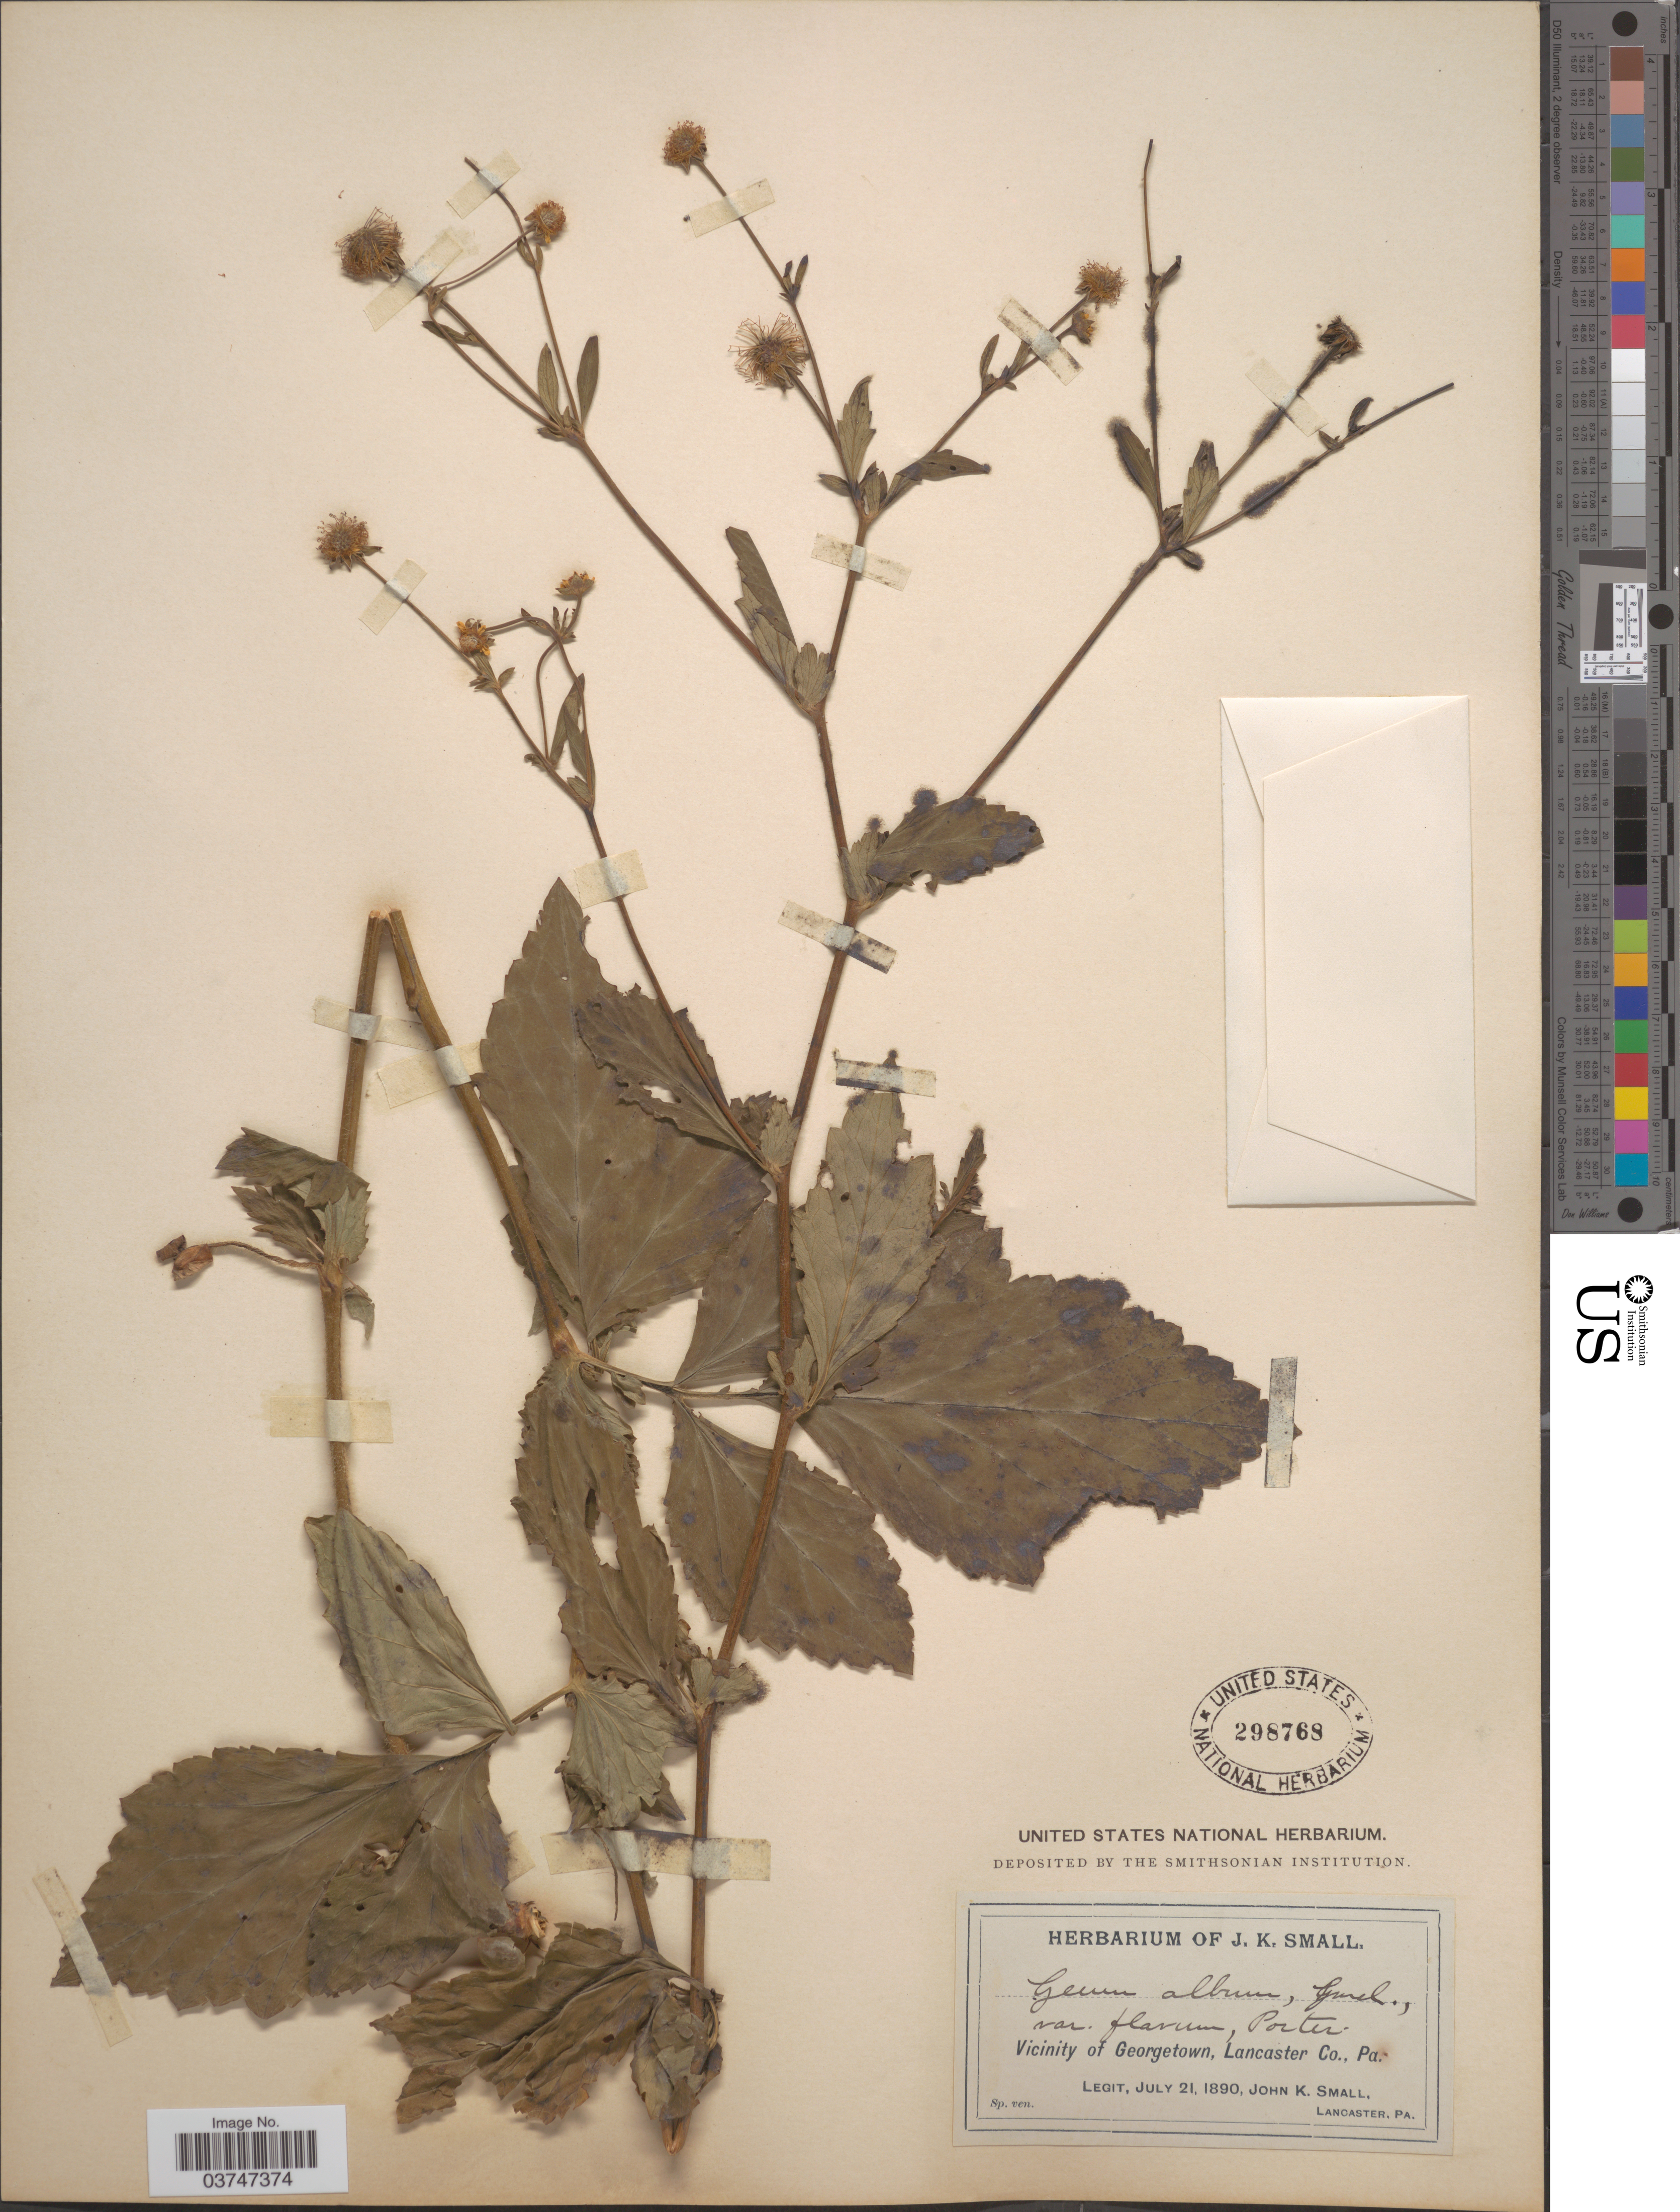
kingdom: Plantae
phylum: Tracheophyta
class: Magnoliopsida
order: Rosales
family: Rosaceae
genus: Geum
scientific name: Geum hirsutum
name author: Muhl. ex Link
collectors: J. K. Small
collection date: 1890-07-21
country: United States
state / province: Pennsylvania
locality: Vicinity of Georgetown.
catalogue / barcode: US 298768